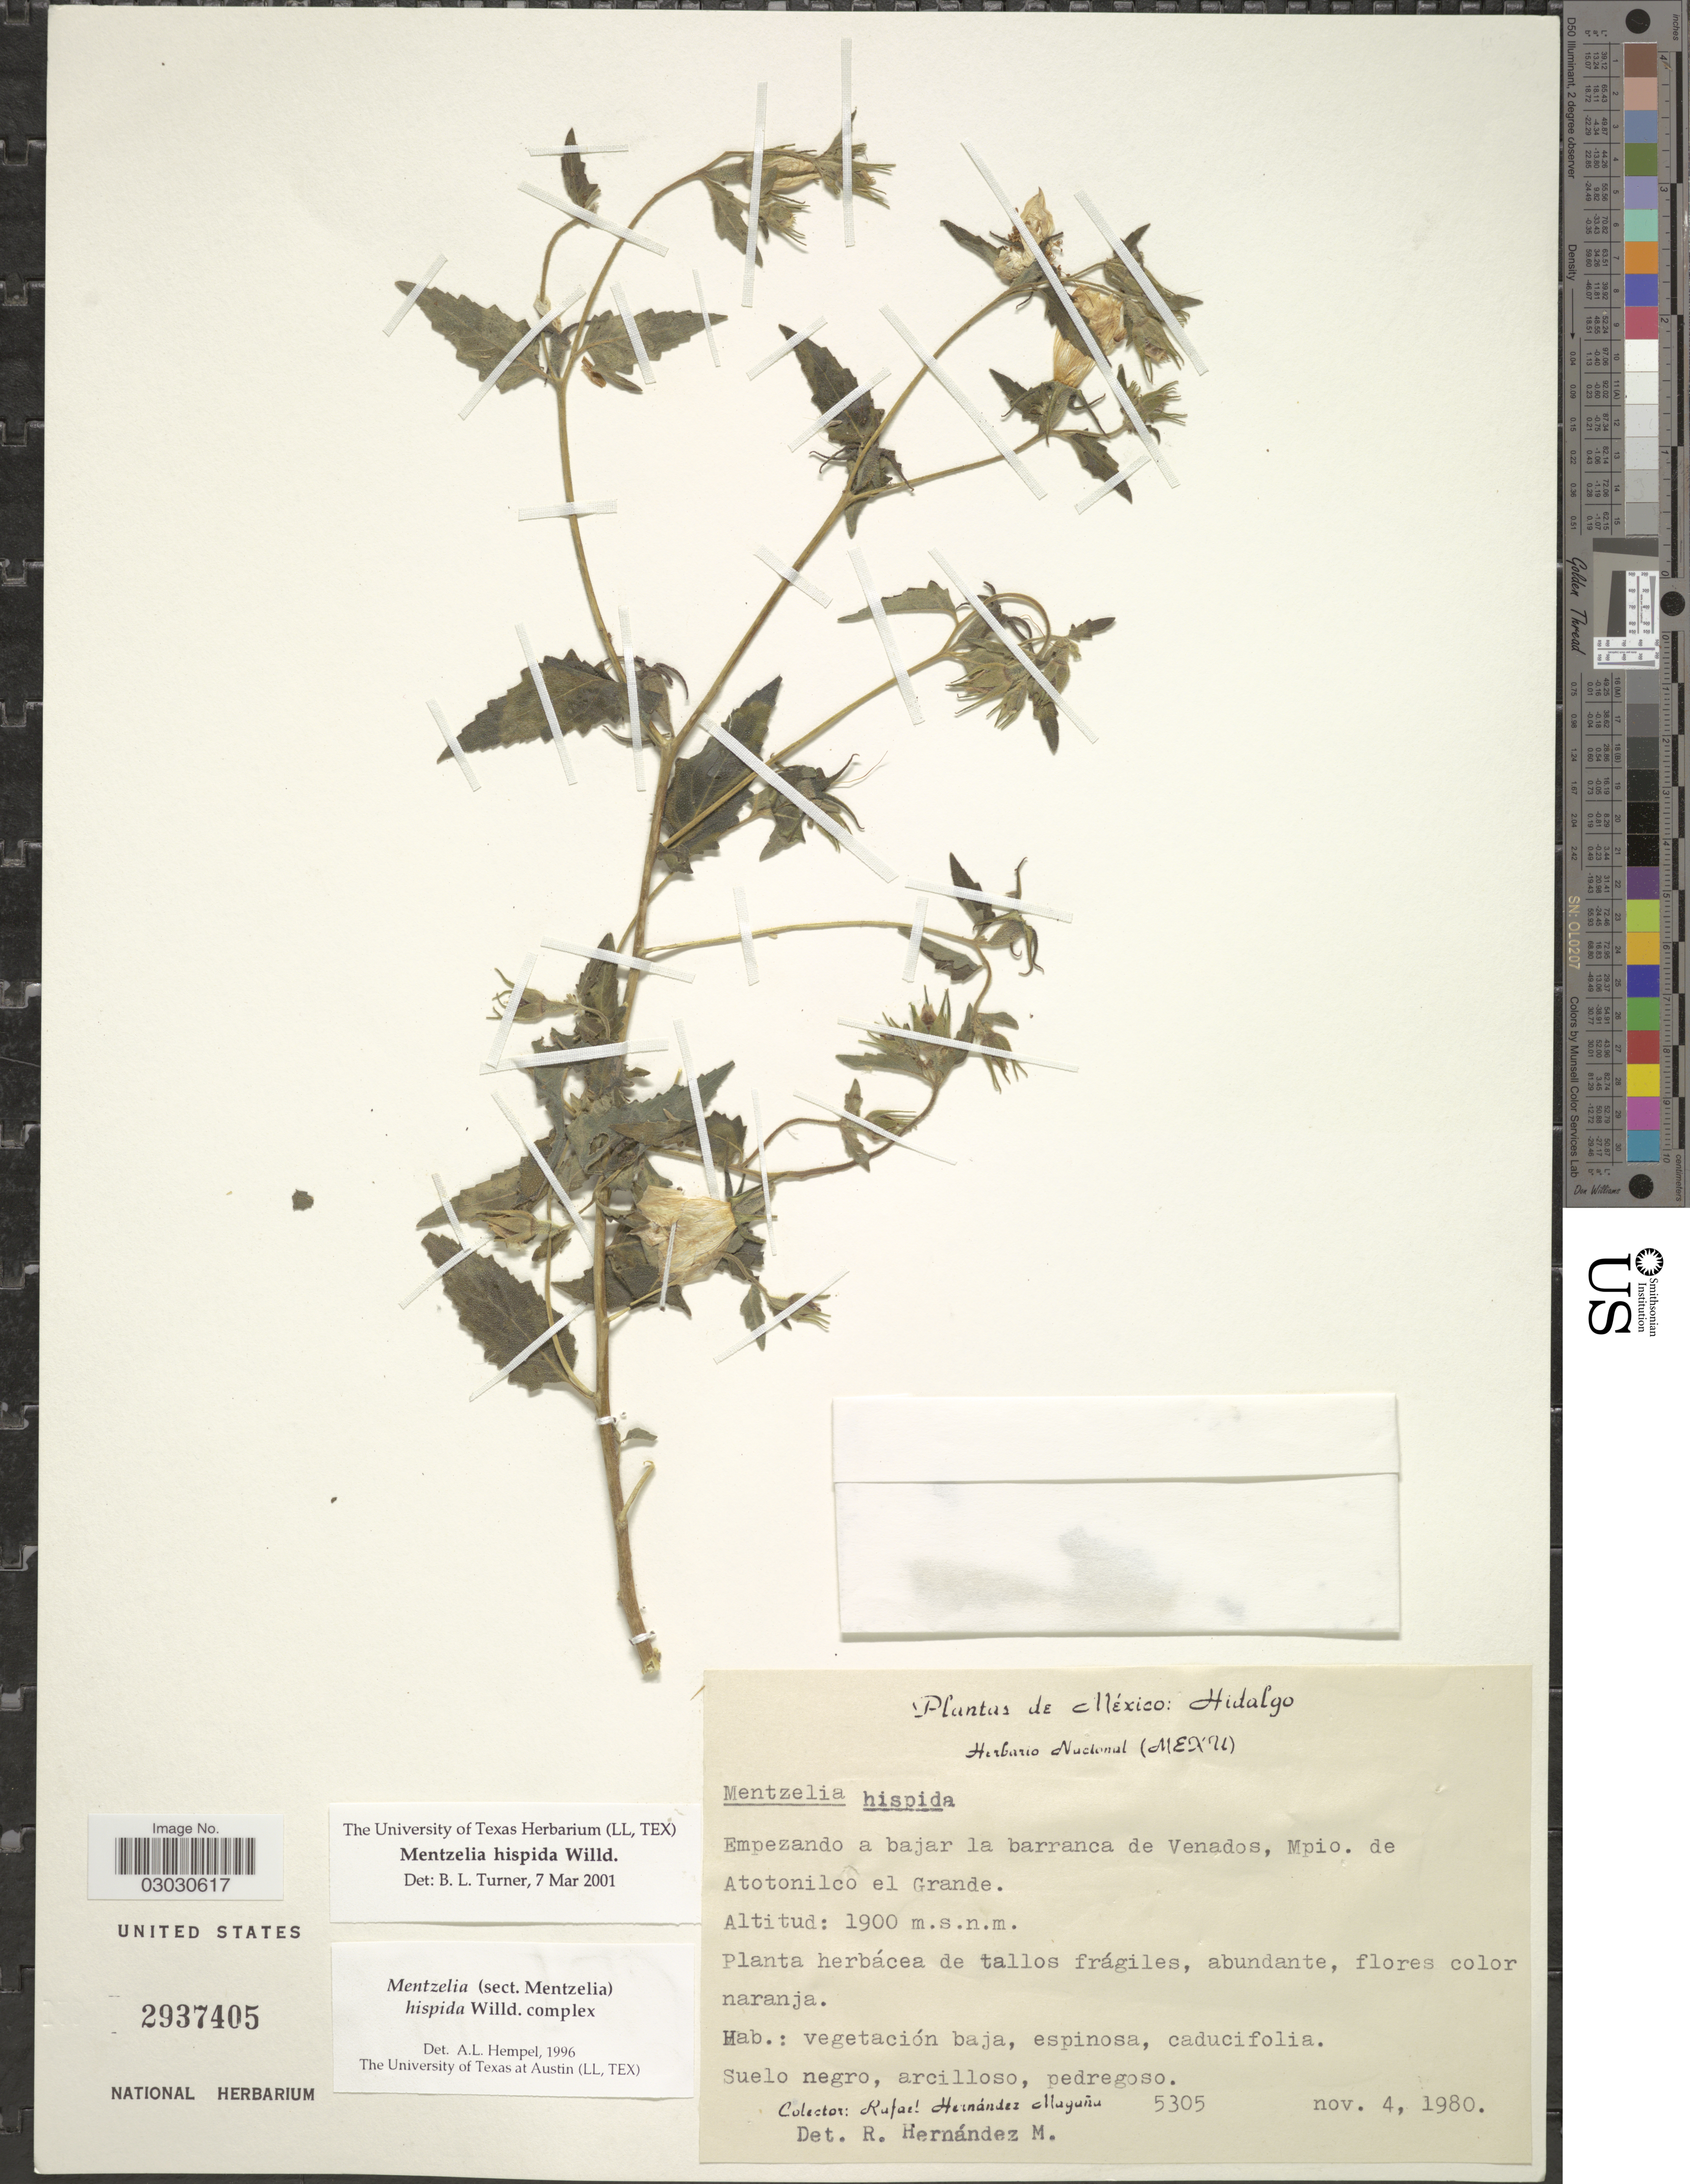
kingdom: Plantae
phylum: Tracheophyta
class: Magnoliopsida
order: Cornales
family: Loasaceae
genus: Mentzelia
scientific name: Mentzelia hispida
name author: Willd.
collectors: R. Hernández-M.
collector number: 5305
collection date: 1980-11-04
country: Mexico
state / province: Hidalgo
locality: Empezando a bajar la barranca de Venados, Mpio. de Atotonilco el Grande.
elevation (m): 1900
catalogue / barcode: US 2937405